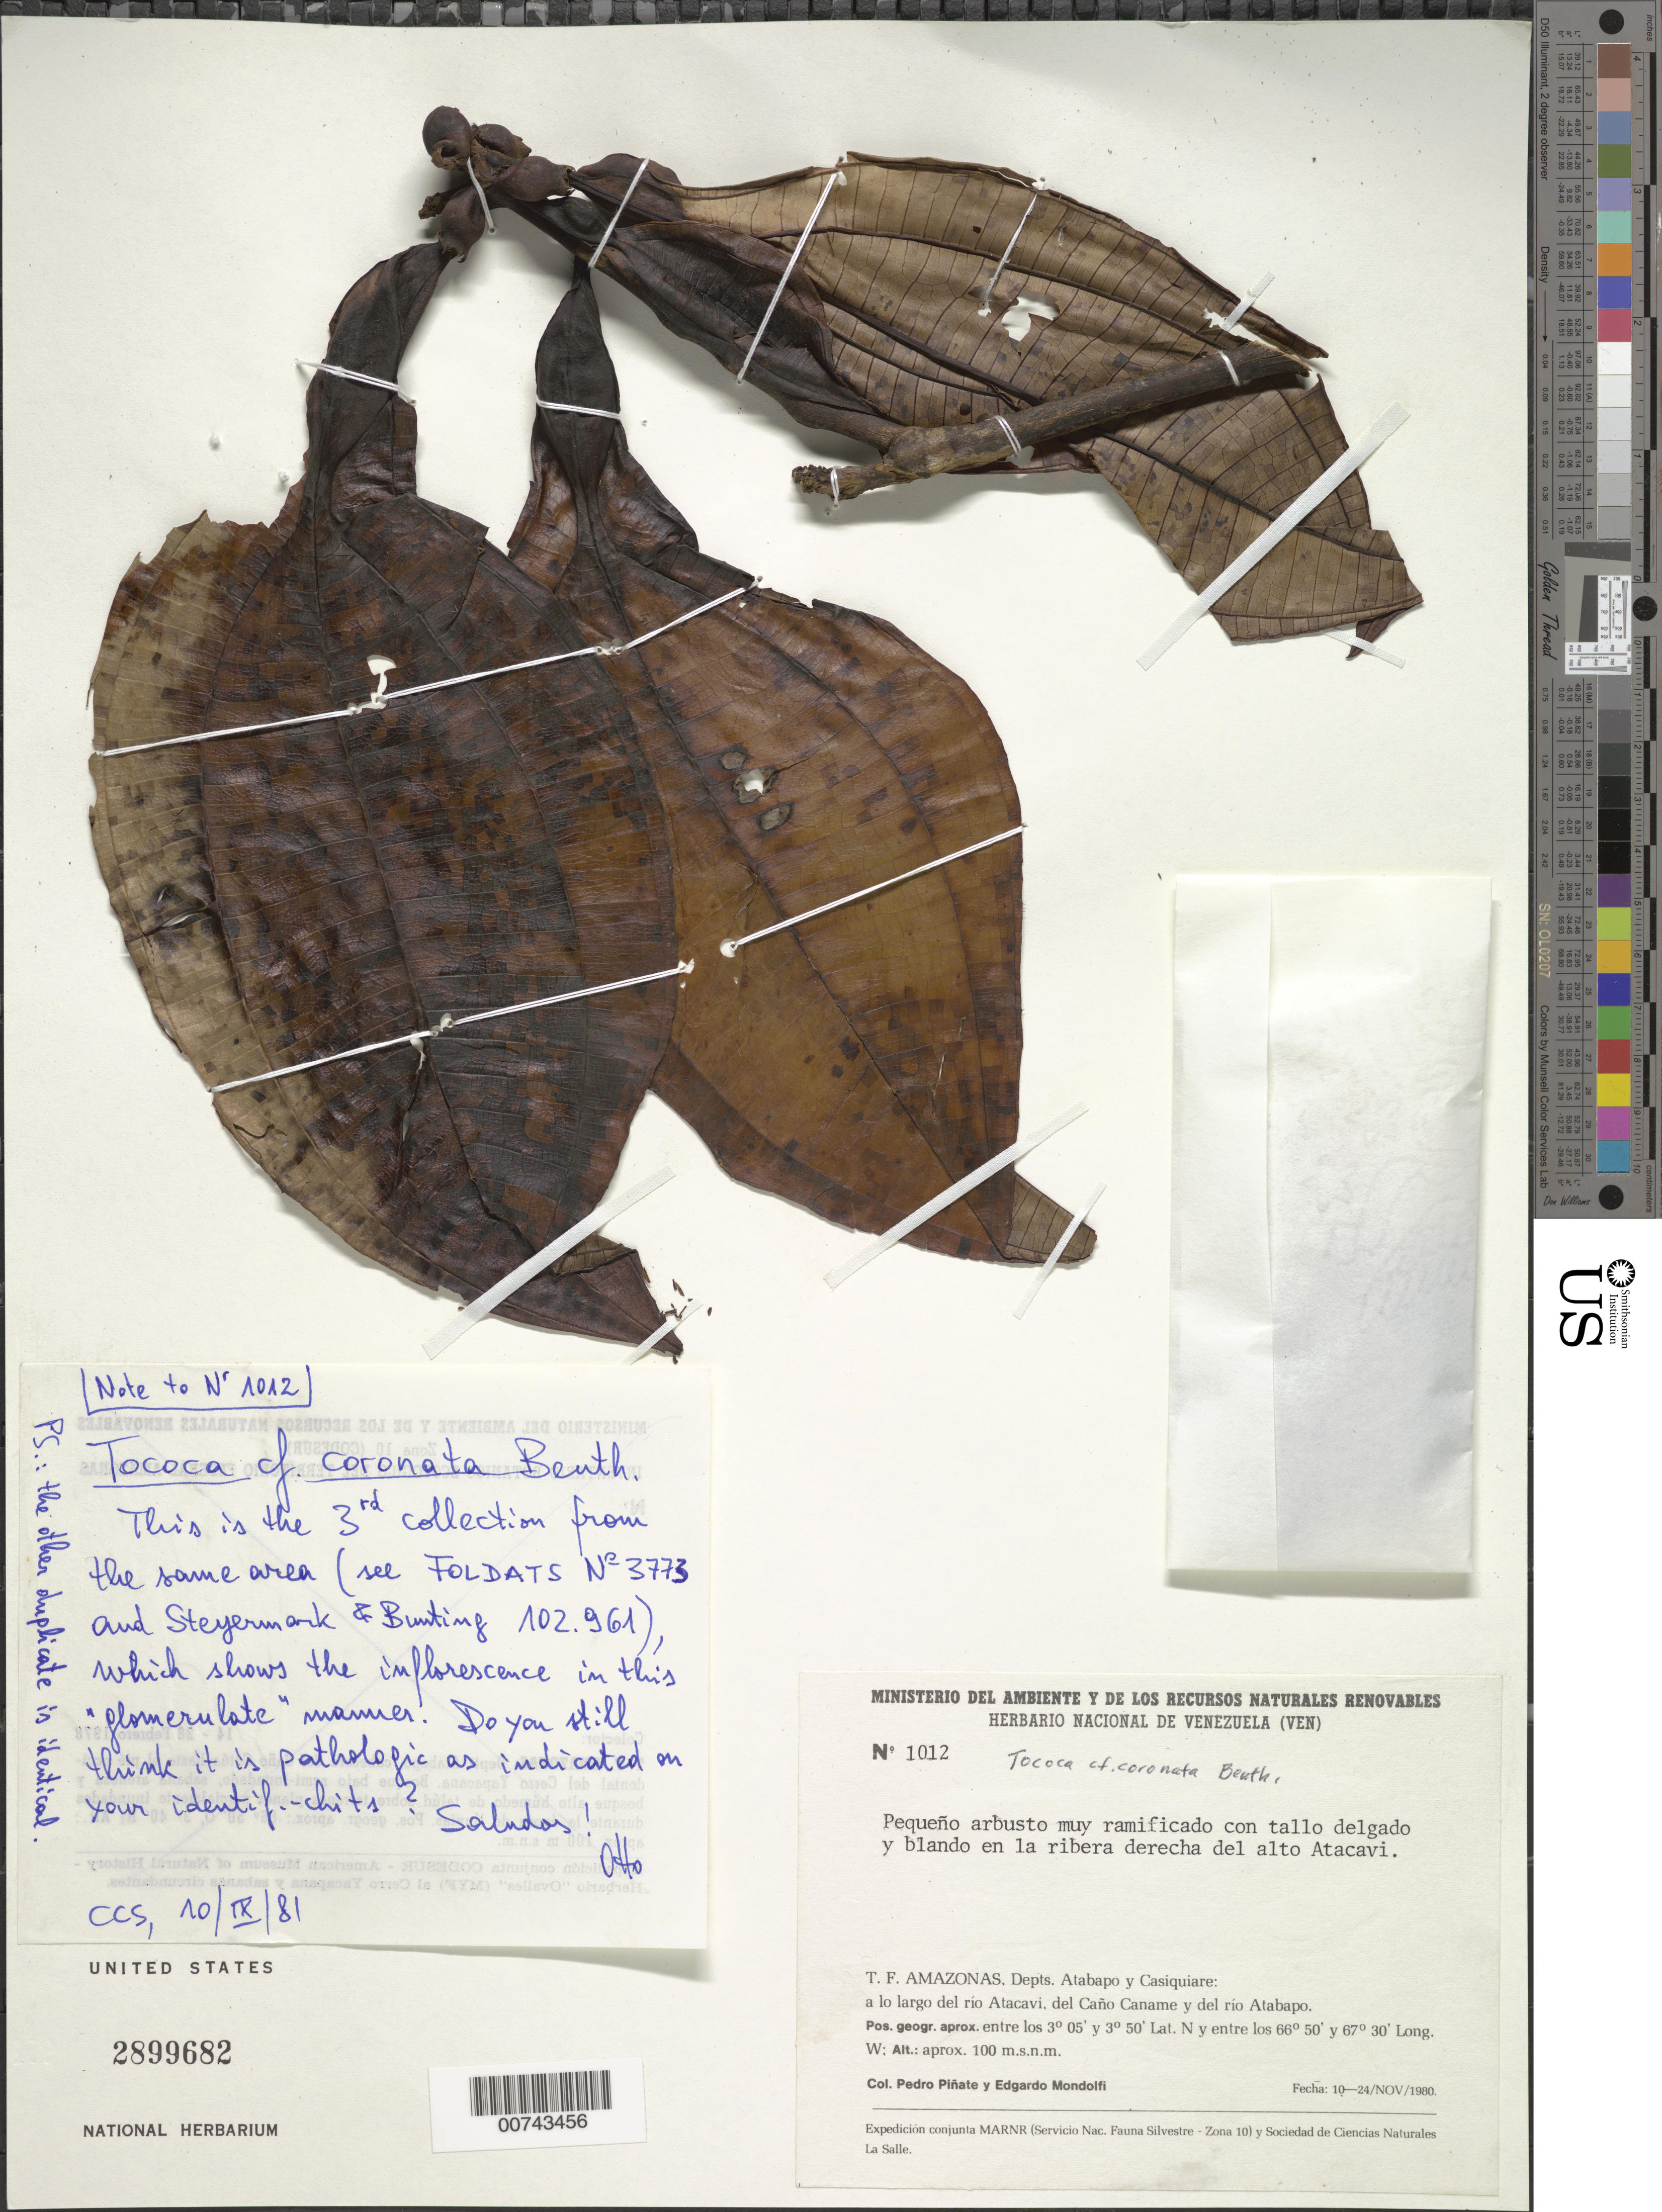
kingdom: Plantae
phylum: Tracheophyta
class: Magnoliopsida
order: Myrtales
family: Melastomataceae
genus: Tococa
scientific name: Tococa coronata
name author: Benth.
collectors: P. Piñate & E. Mondolfi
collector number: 1012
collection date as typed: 10-Nov-80 to 24-Nov-80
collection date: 1980-11-10/1980-11-24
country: Venezuela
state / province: Amazonas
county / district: Atabapo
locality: Río Atacavi, Caño Caname & Río Atabapo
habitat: En la ribera derecha del alto Atacavi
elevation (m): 100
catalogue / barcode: US 2899682